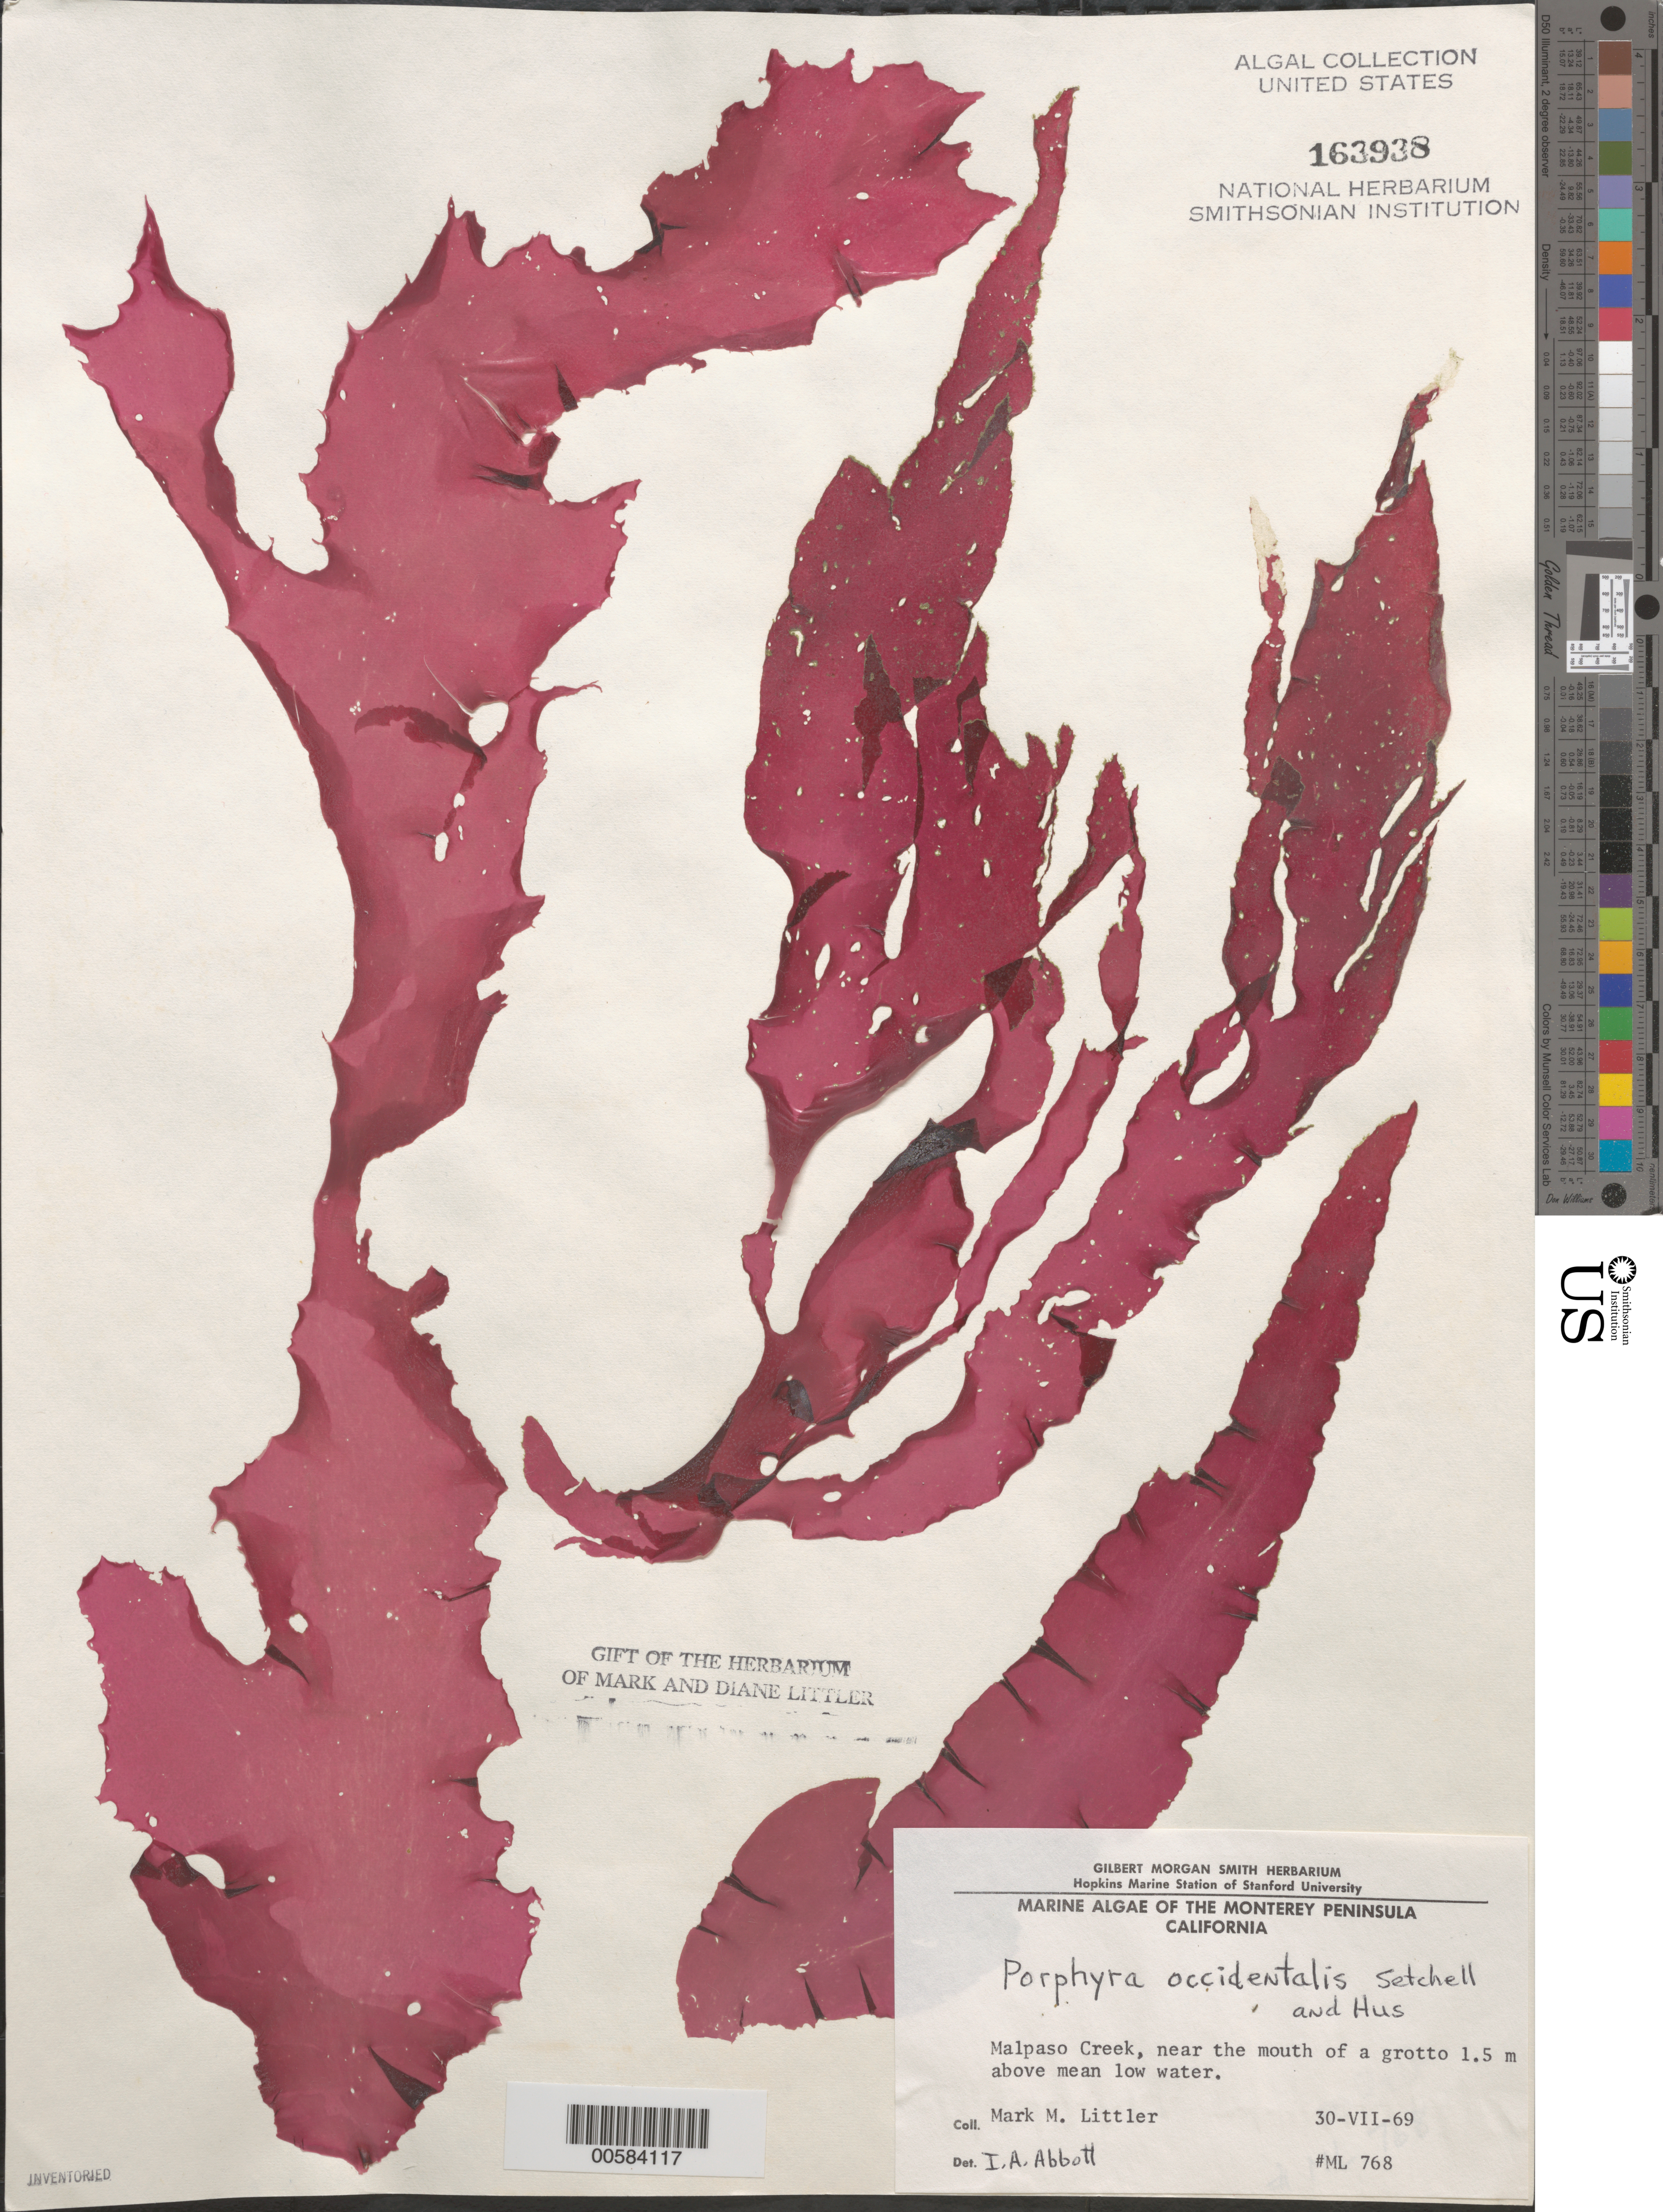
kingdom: Plantae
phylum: Rhodophyta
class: Bangiophyceae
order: Bangiales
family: Bangiaceae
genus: Porphyra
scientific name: Porphyra occidentalis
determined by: Abbott, Isabella A.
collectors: M. M. Littler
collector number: ML 768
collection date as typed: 30 Jul 1969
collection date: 1969-07-30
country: United States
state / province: California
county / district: Monterey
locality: Malpaso Creek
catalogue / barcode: US 163938